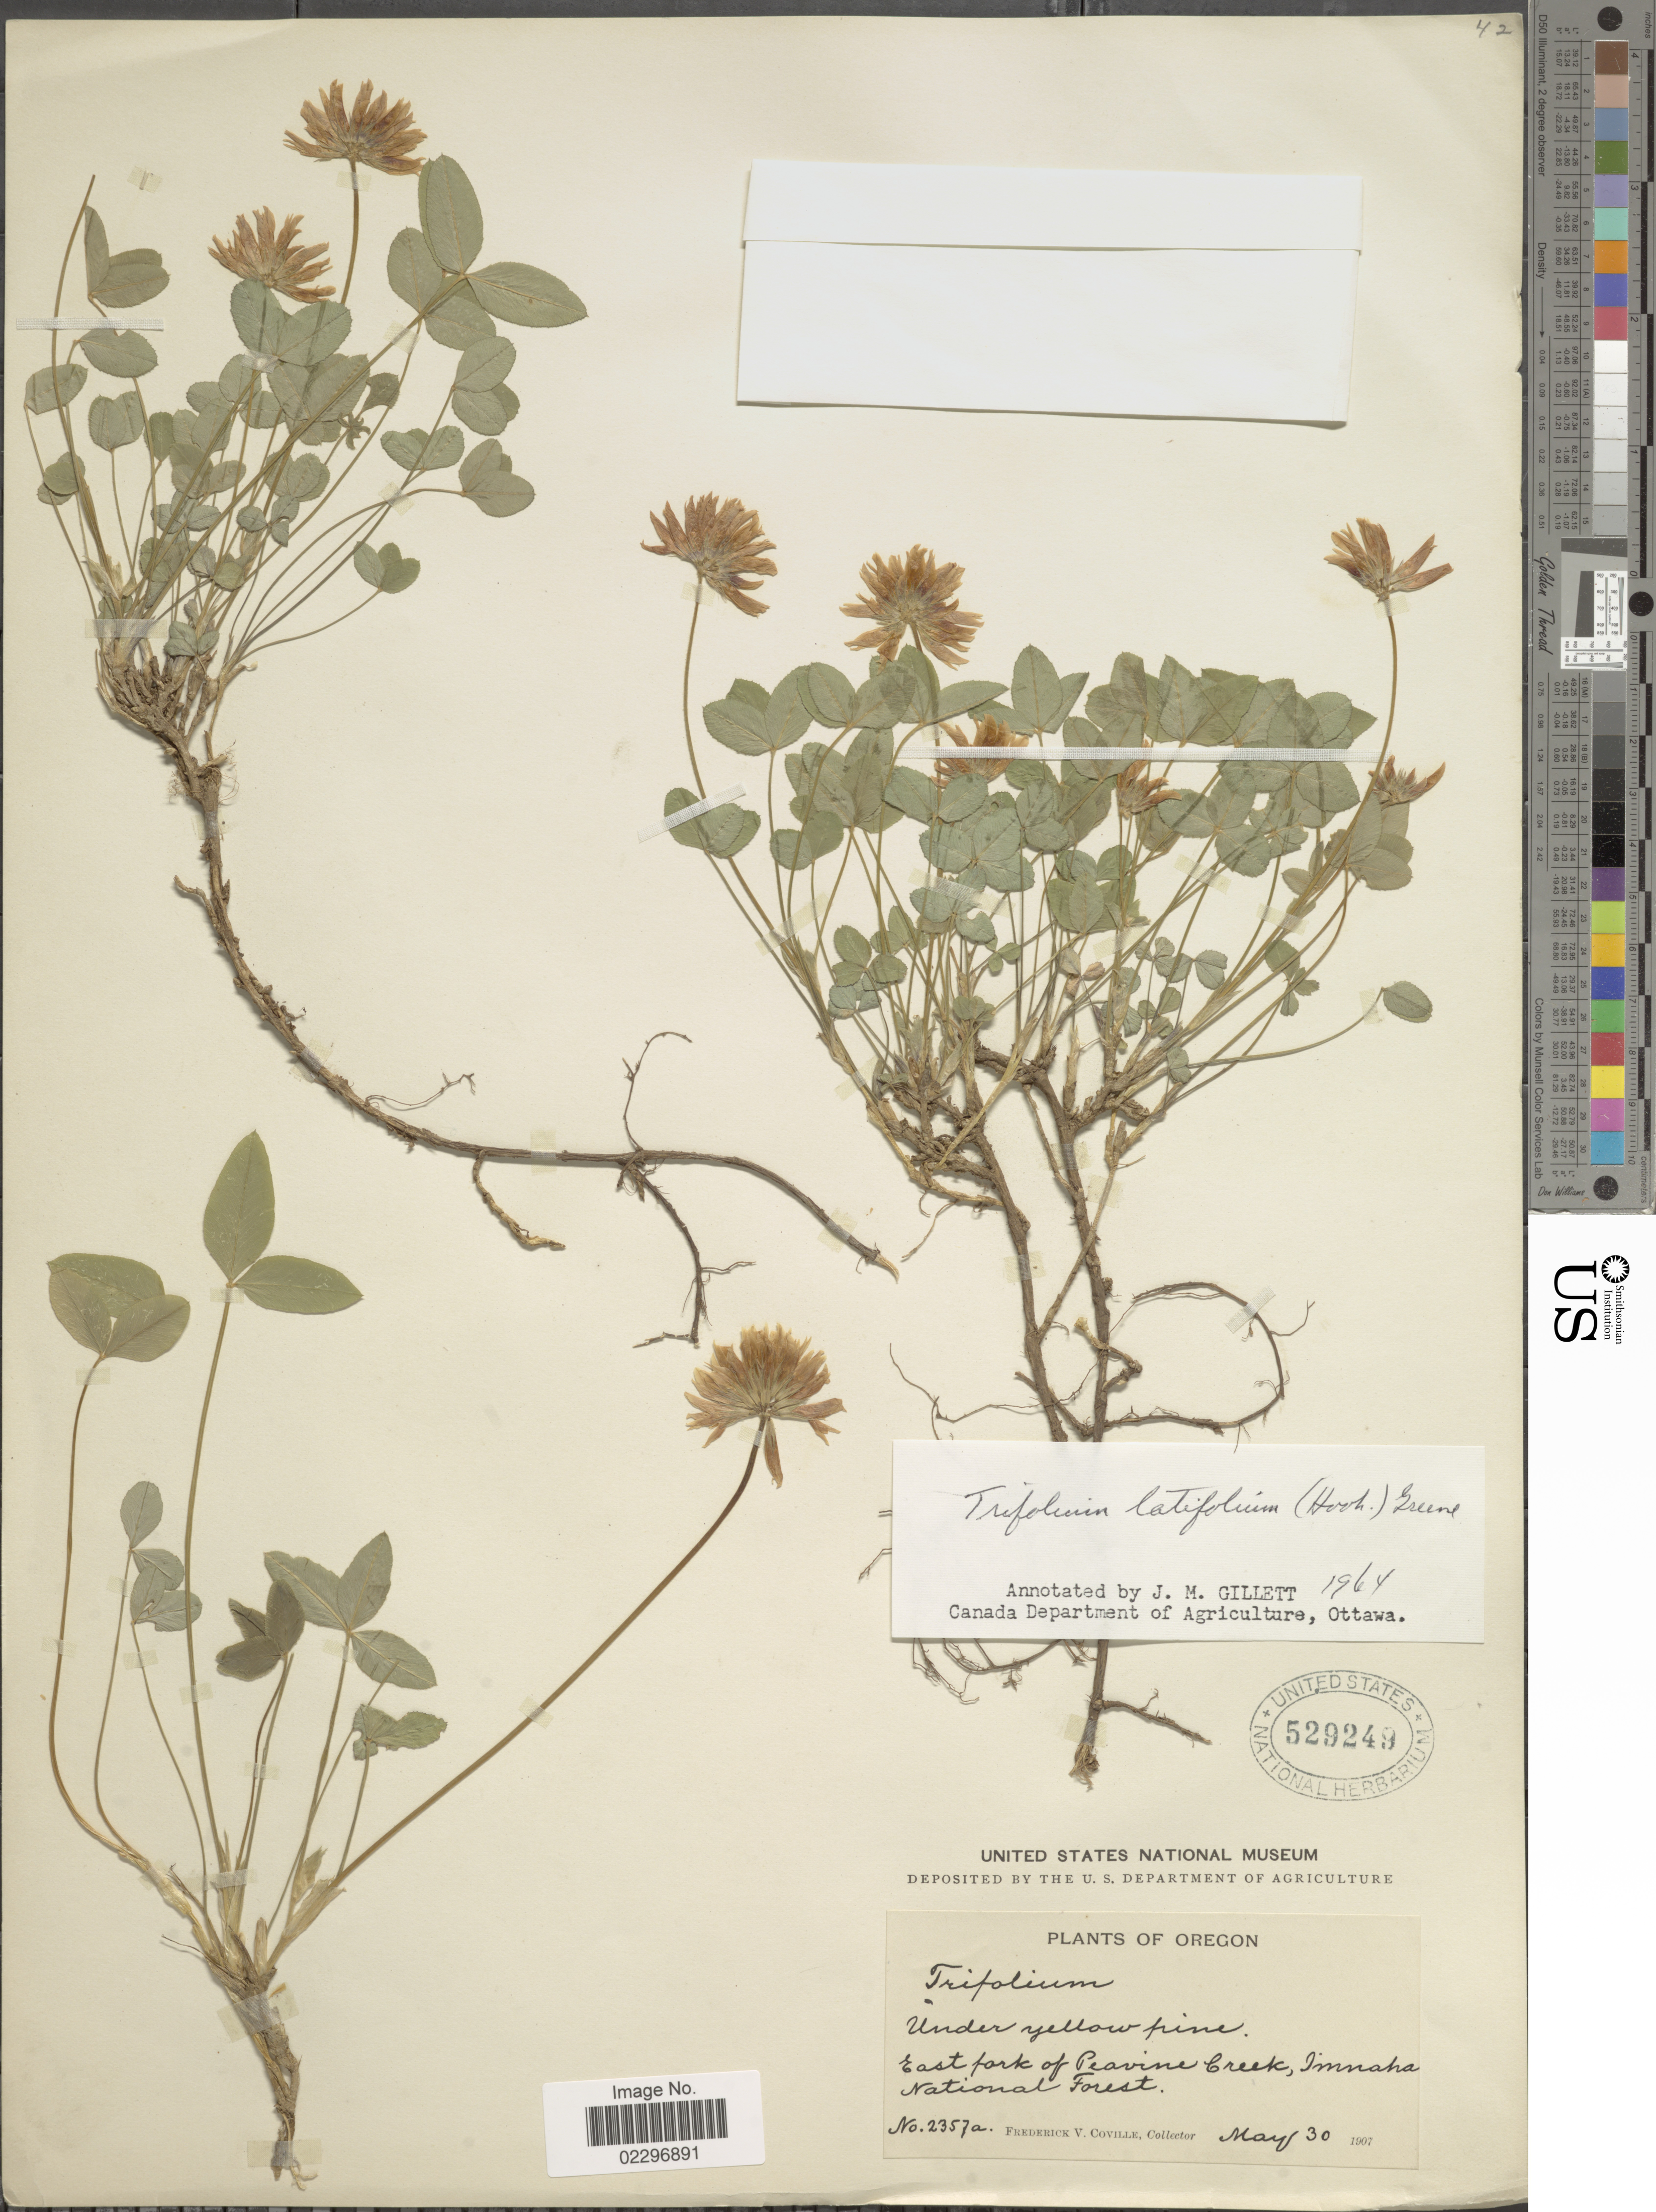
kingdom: Plantae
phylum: Tracheophyta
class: Magnoliopsida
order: Fabales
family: Fabaceae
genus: Trifolium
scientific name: Trifolium latifolium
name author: (Hook.) Greene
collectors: F. V. Coville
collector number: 2357a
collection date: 1907-05-30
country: United States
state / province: Oregon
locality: Under yellow pine, East park of Peavine Creek, Imnaha National Forest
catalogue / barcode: US 529249